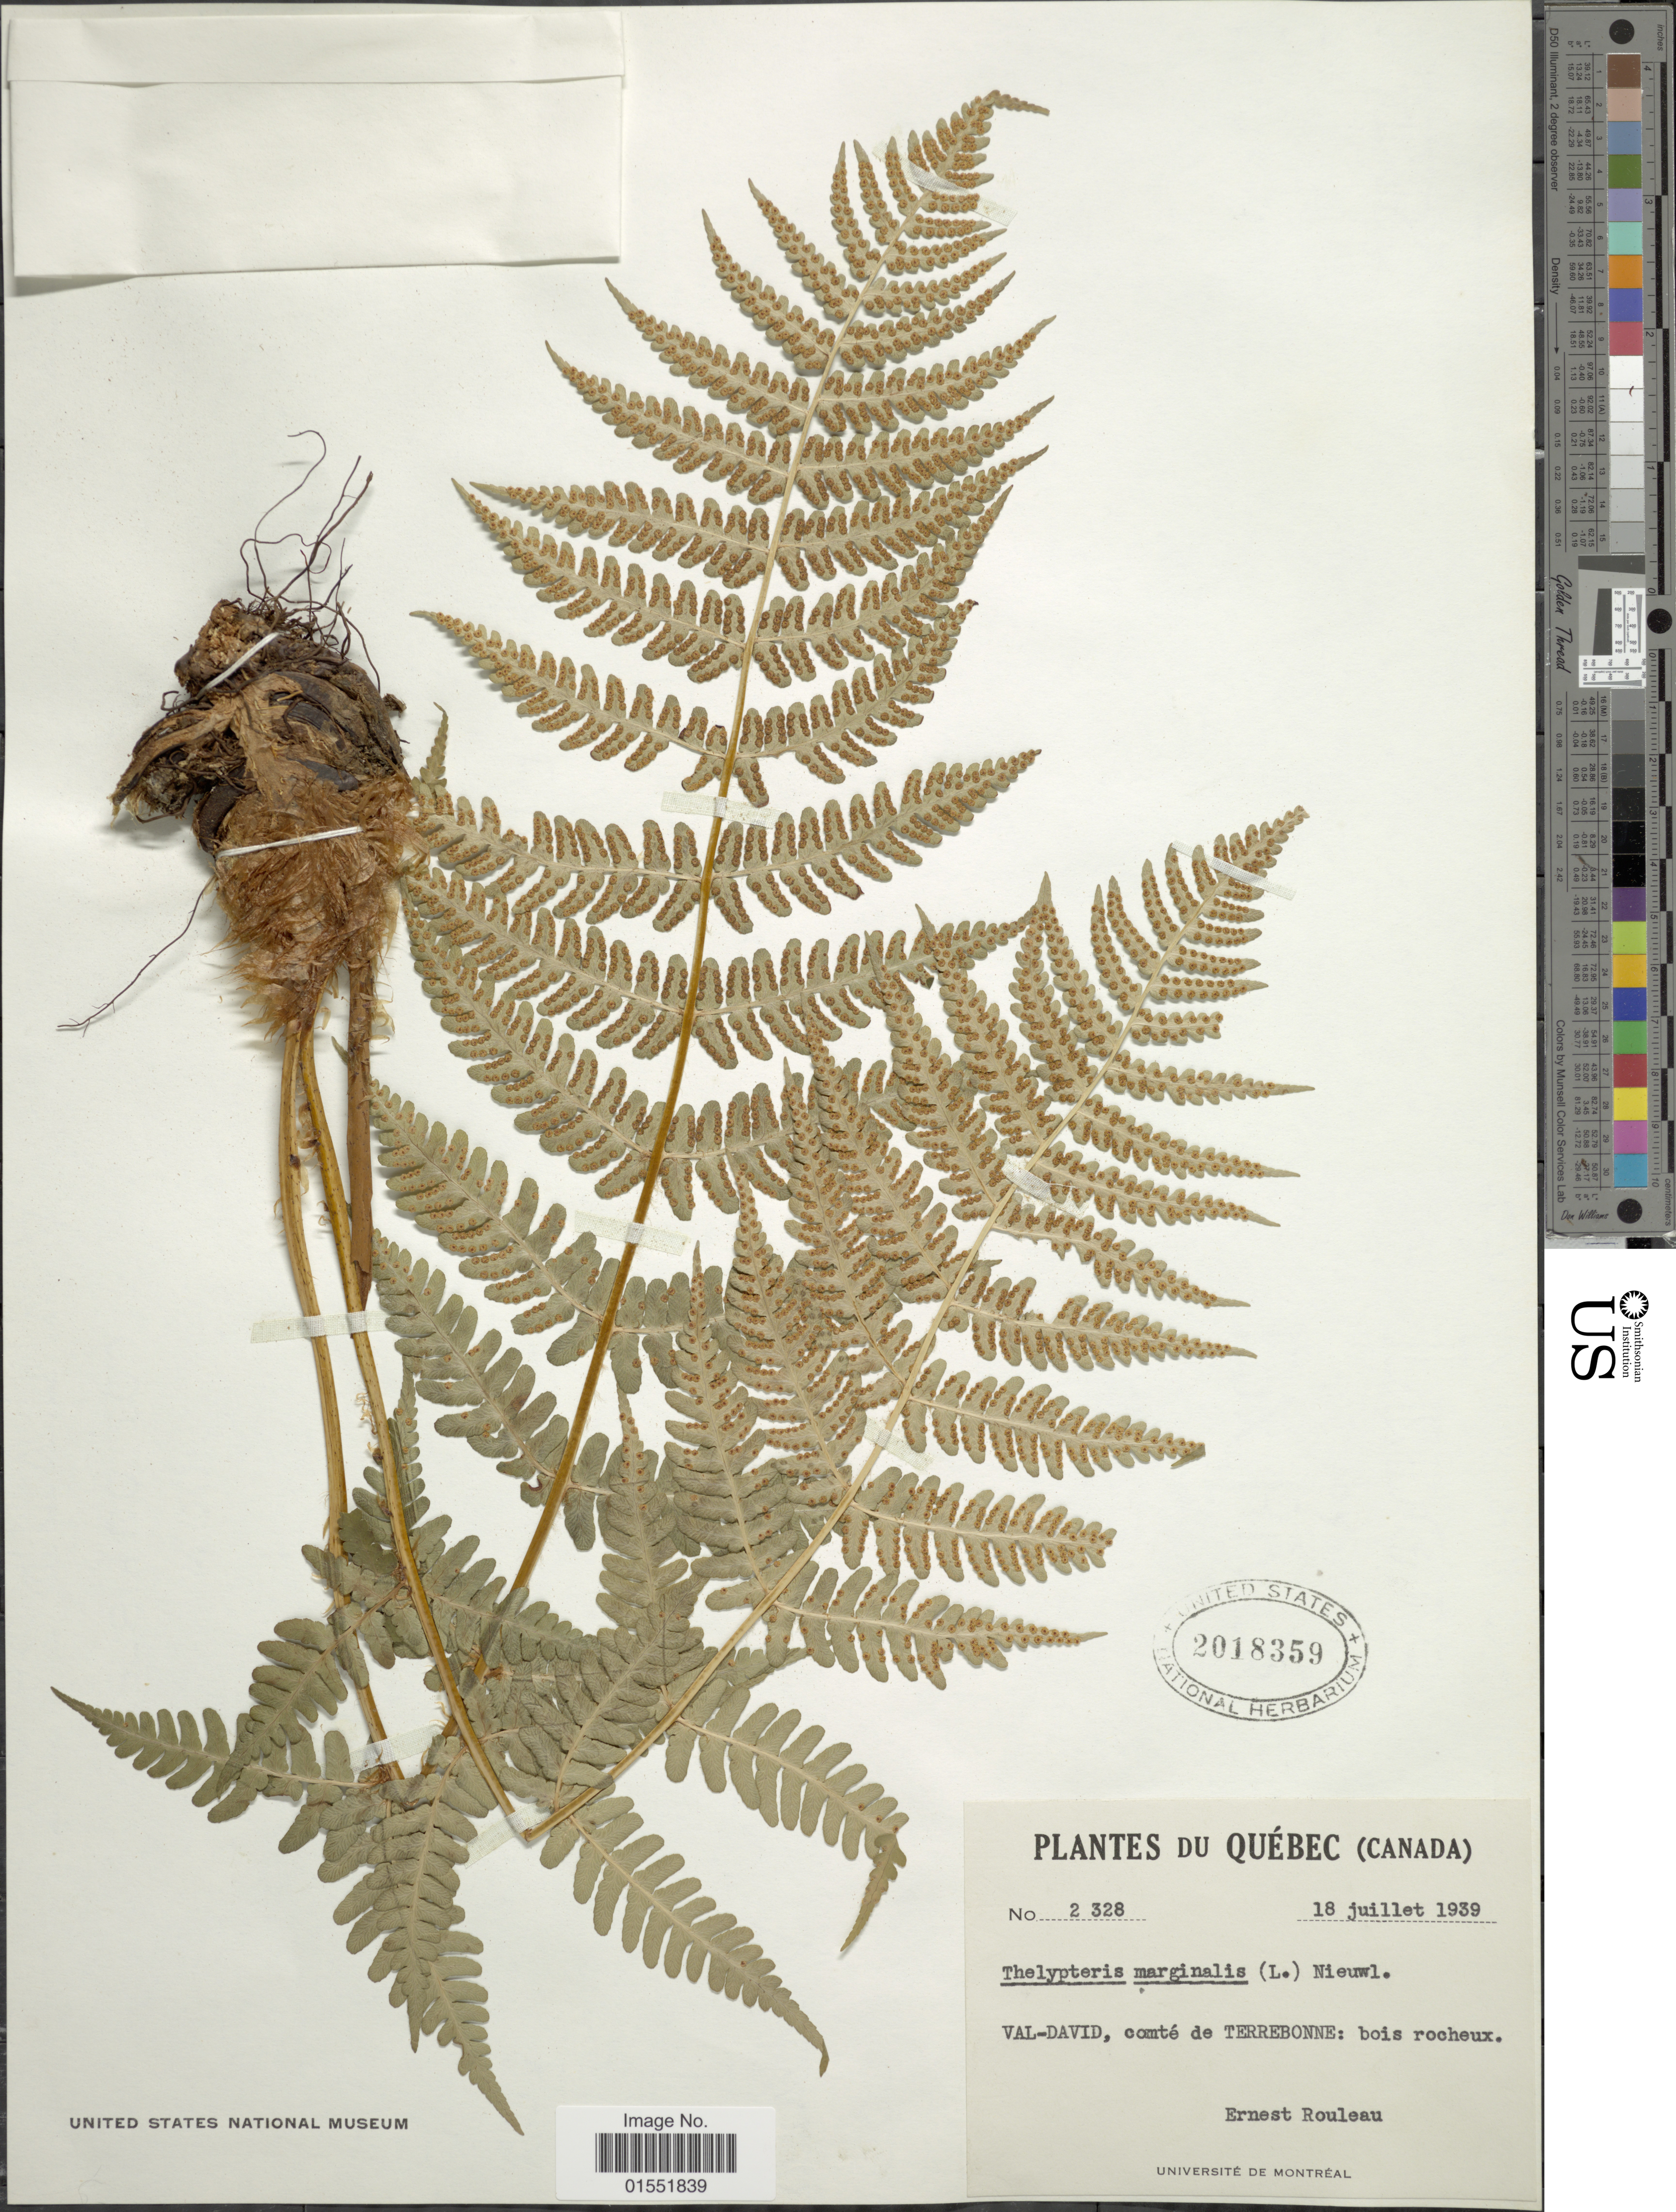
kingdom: Plantae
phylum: Tracheophyta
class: Polypodiopsida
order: Polypodiales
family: Dryopteridaceae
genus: Dryopteris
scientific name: Dryopteris marginalis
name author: (L.) A. Gray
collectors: E. Rouleau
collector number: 2328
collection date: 1939-07-18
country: Canada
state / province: Quebec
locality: Val-David, comté de Terrebonne; bois rocheux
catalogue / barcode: US 2018359